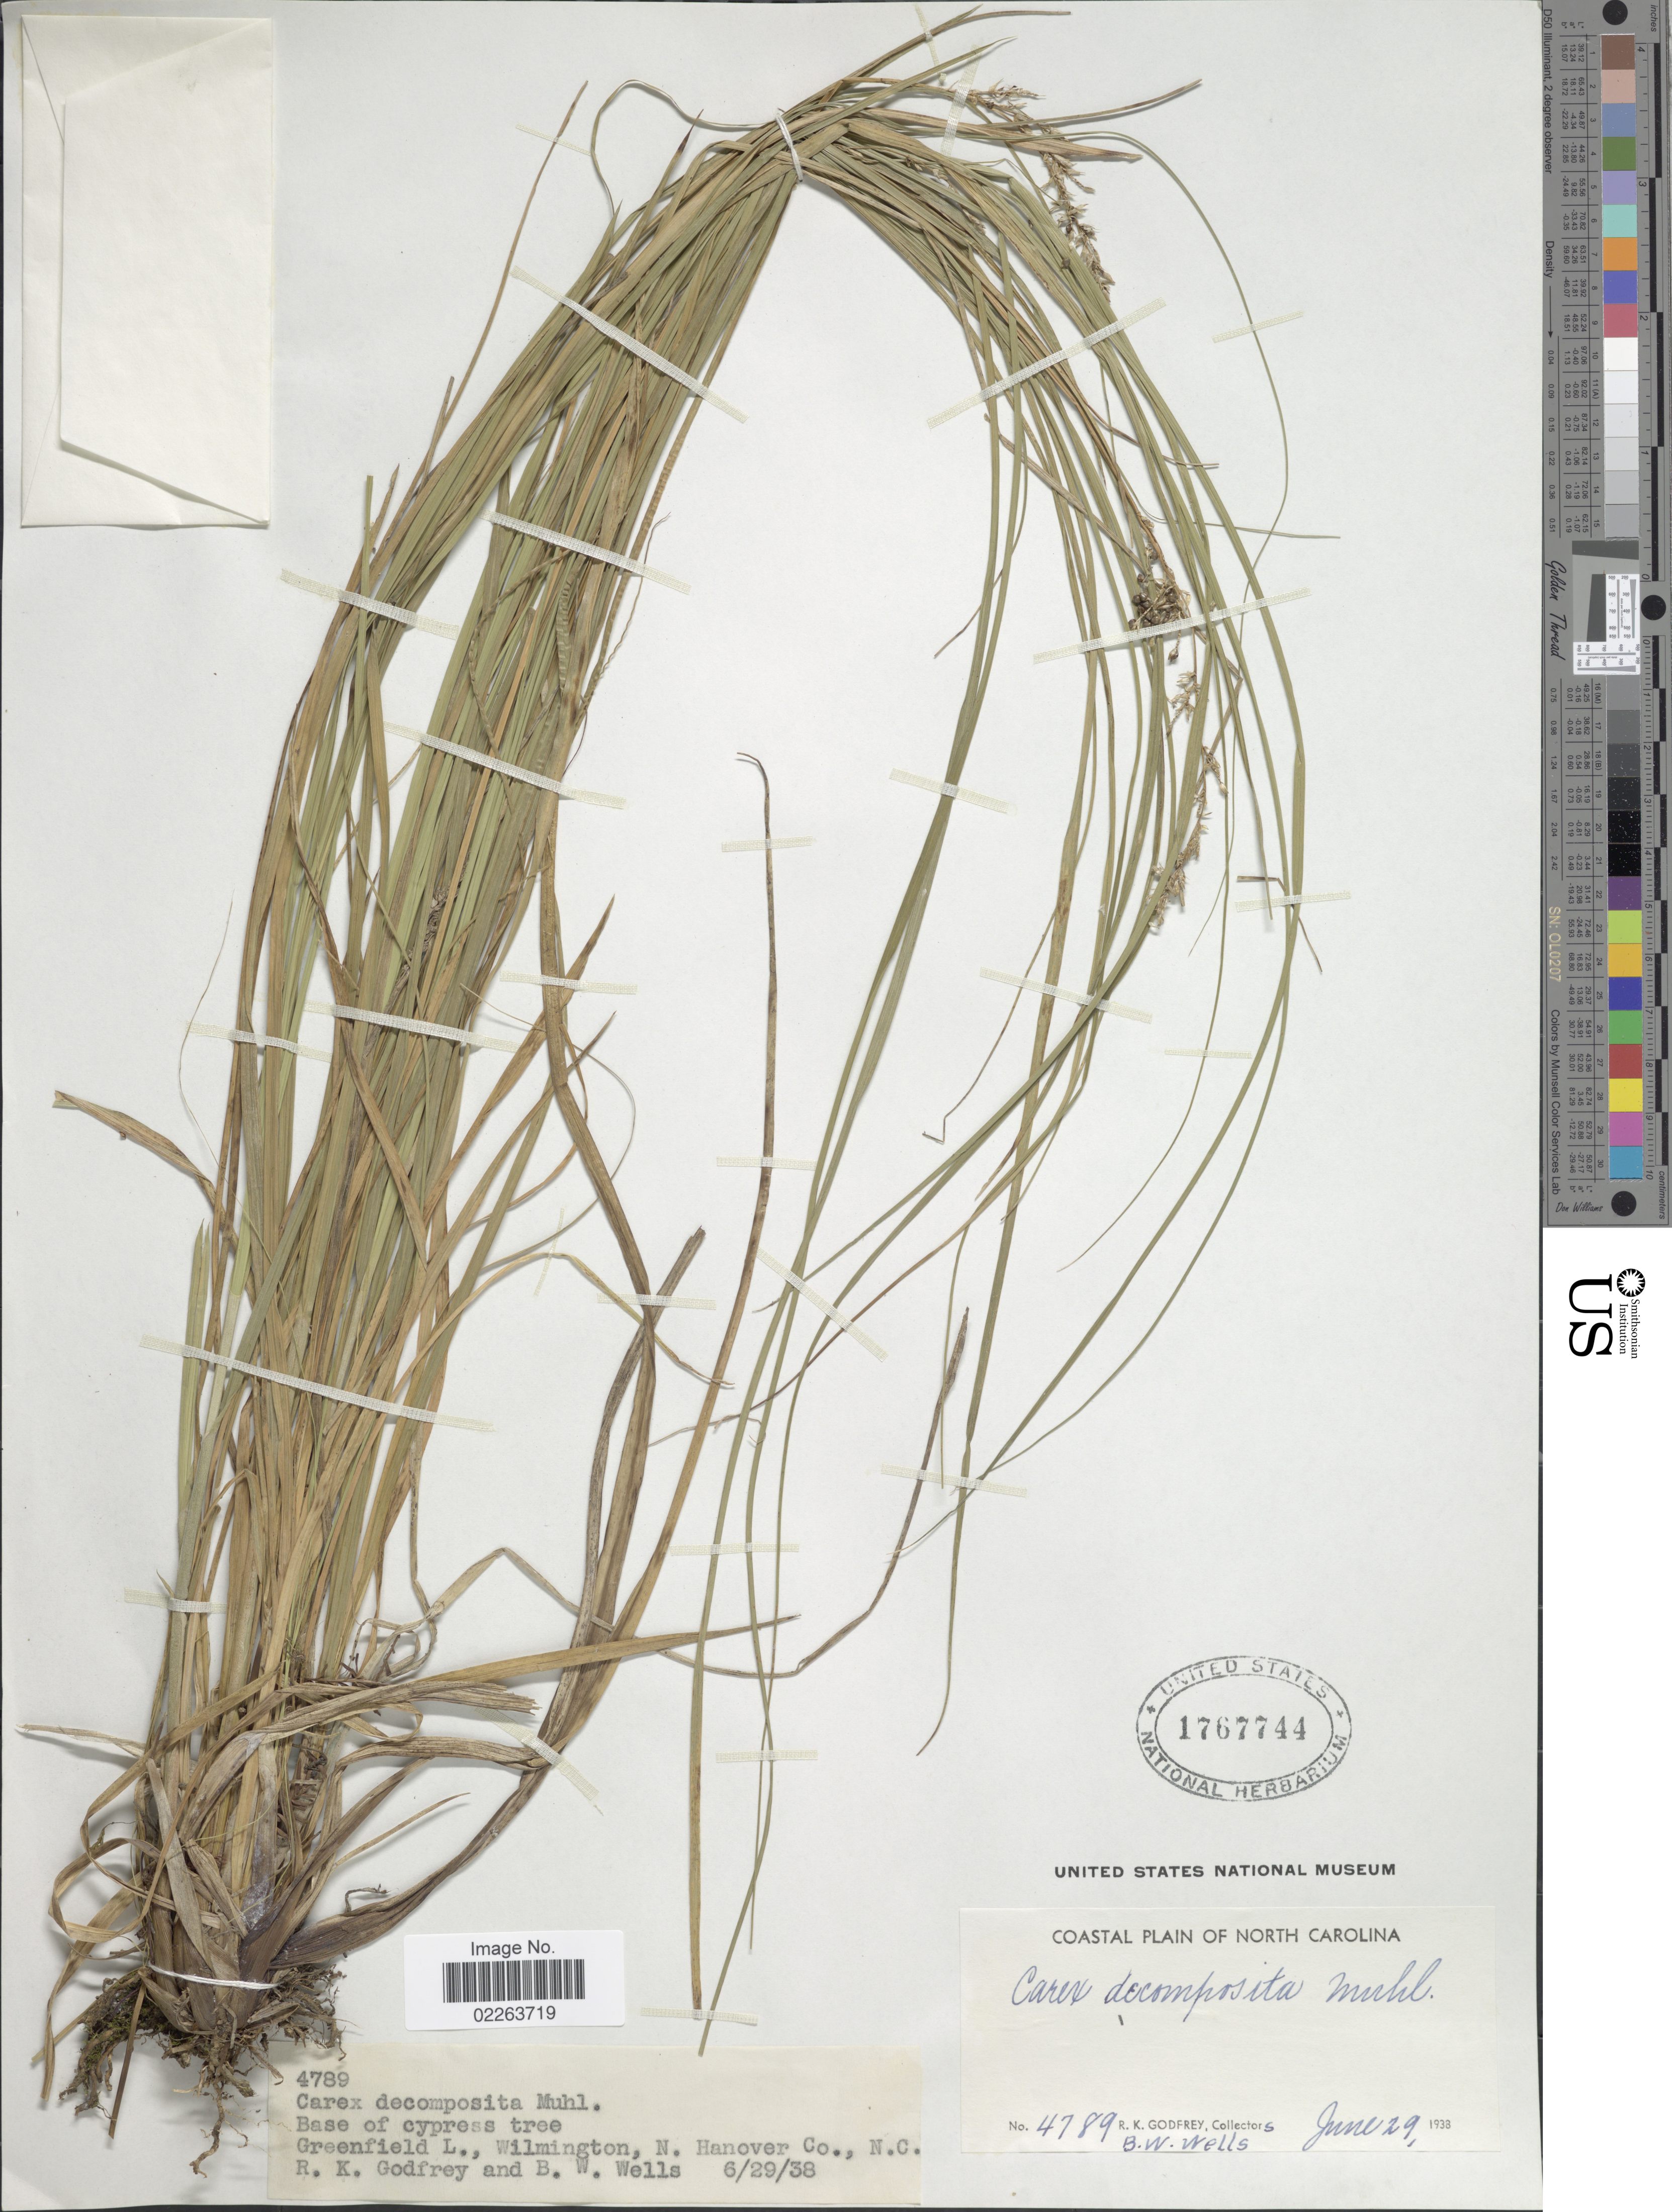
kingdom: Plantae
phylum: Tracheophyta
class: Liliopsida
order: Poales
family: Cyperaceae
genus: Carex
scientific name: Carex decomposita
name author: Muhl.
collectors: R. K. Godfrey & B. Wells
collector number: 4789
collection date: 1938-06-29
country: United States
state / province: North Carolina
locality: Coastal Plain of North Carolina. Greenfield L., Wilmington, N. Hanover Co.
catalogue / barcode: US 1767744